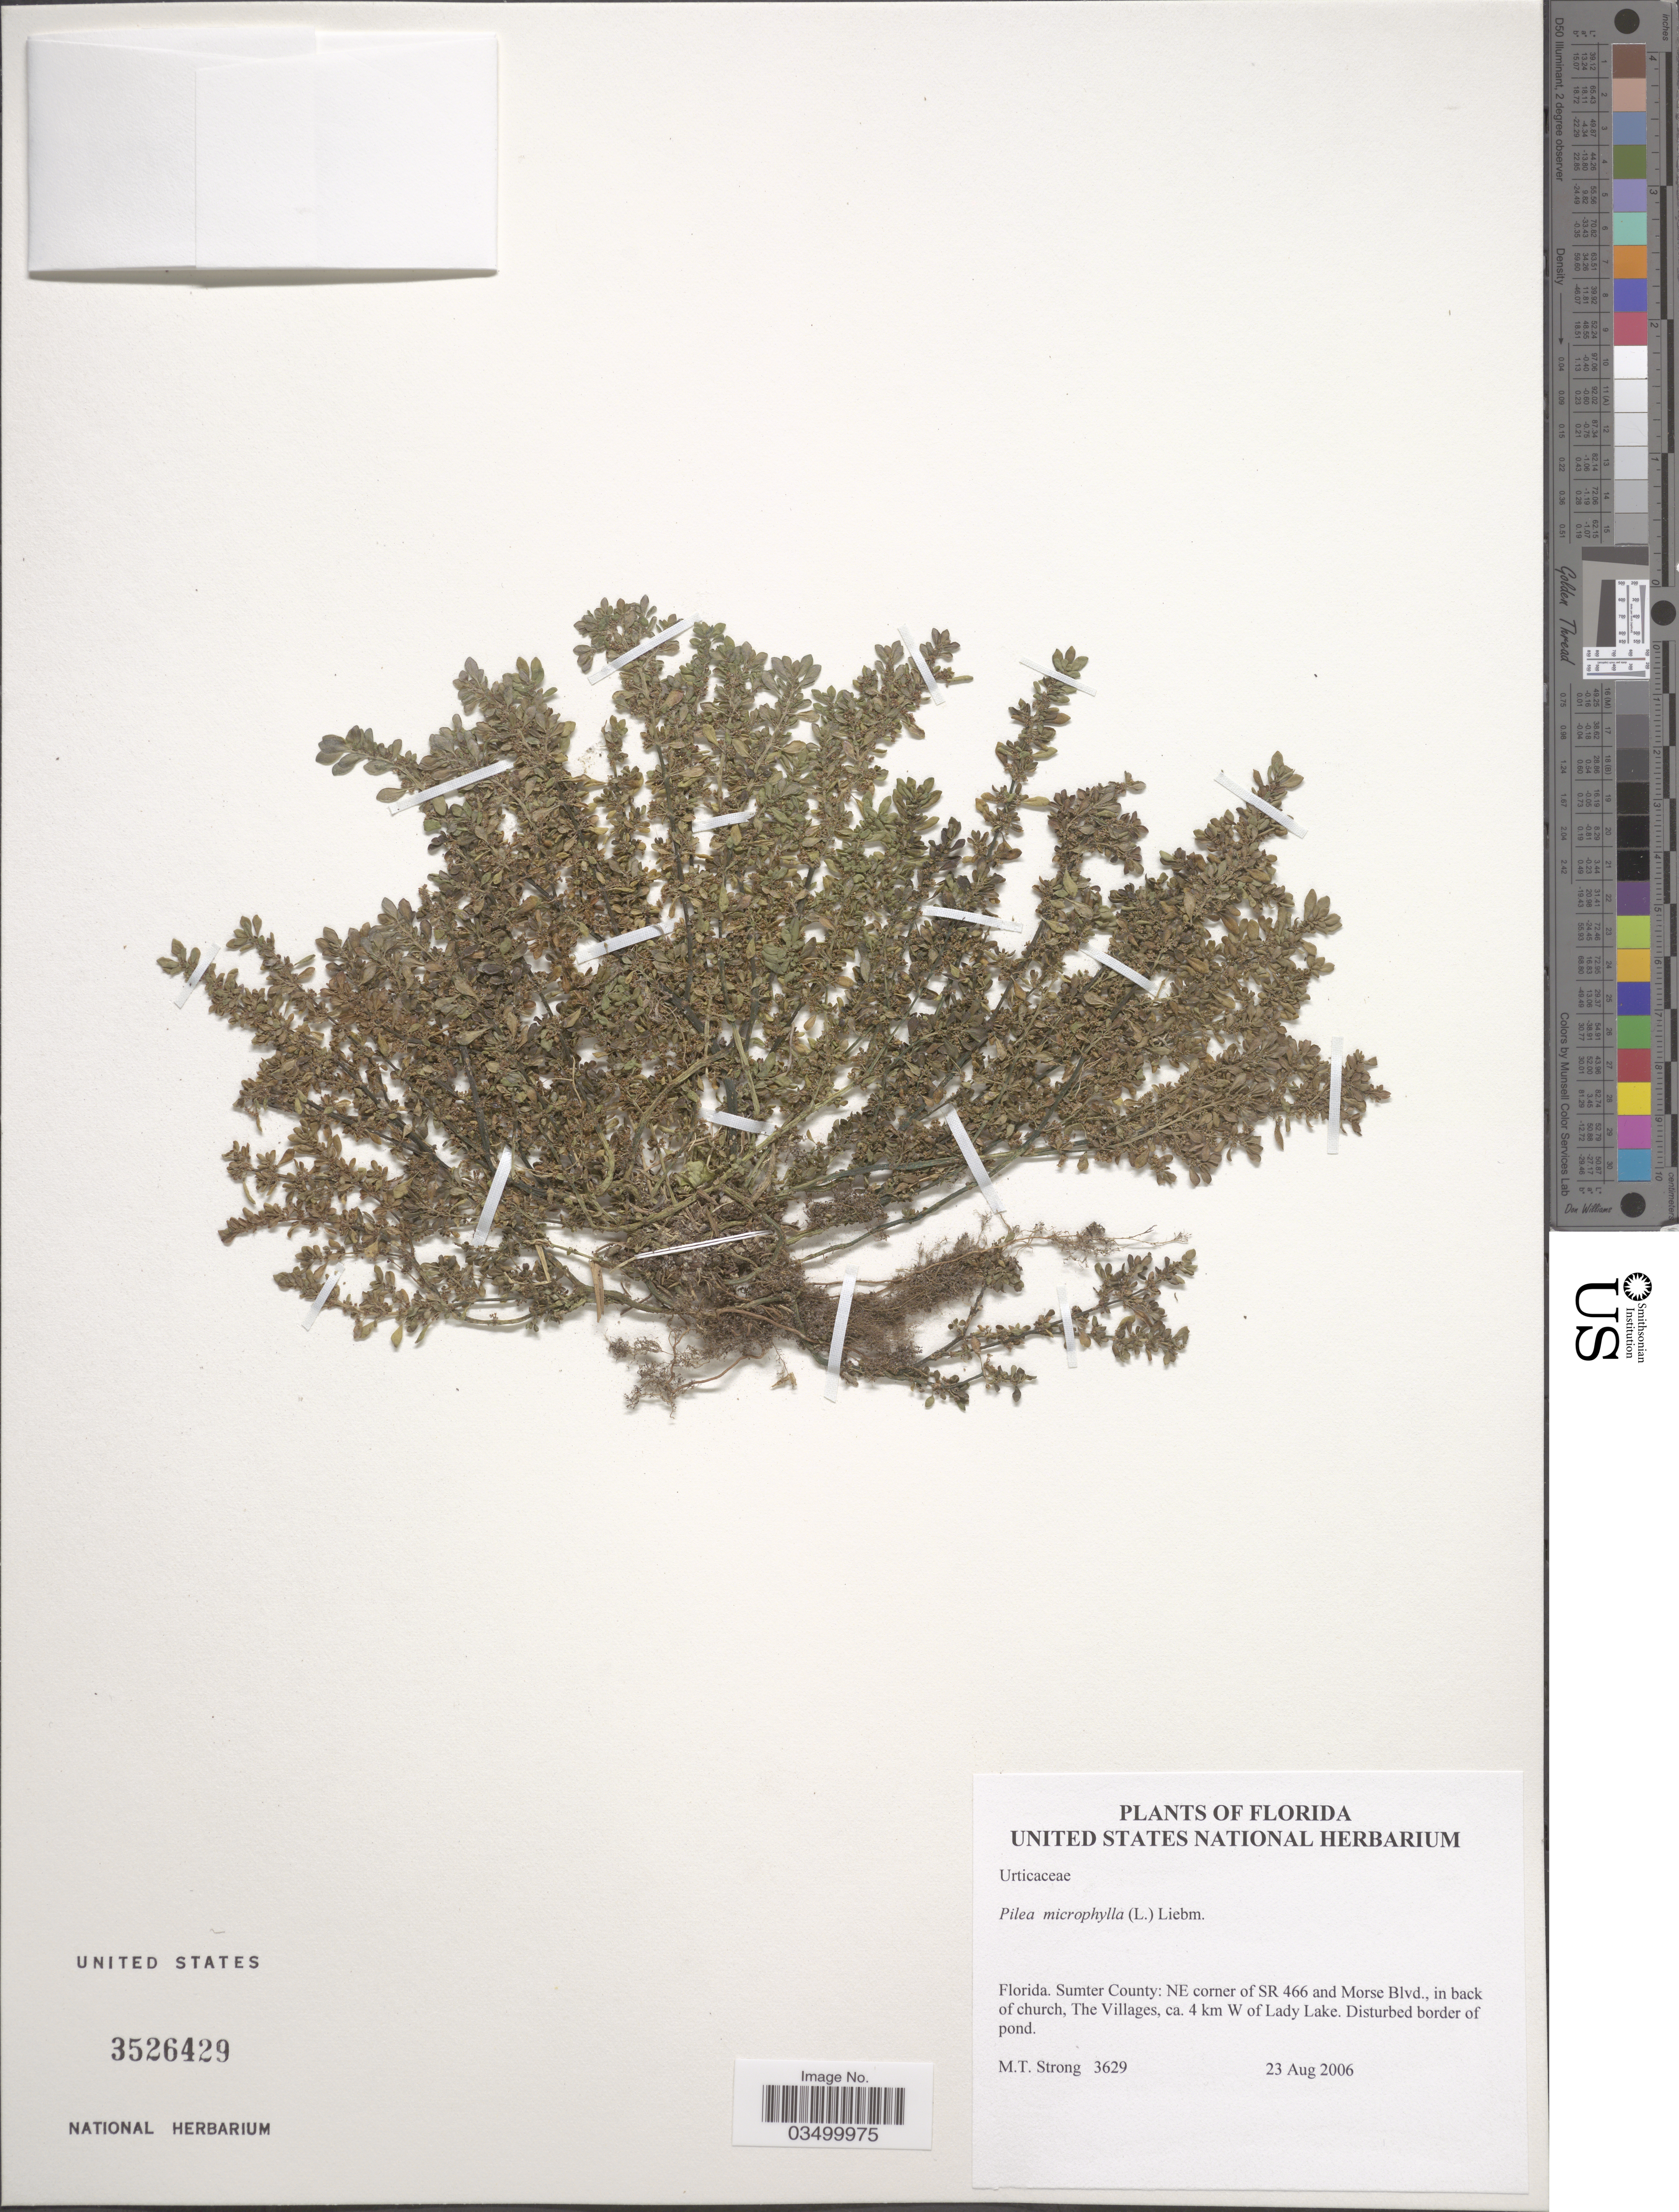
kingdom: Plantae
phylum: Tracheophyta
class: Magnoliopsida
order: Rosales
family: Urticaceae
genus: Pilea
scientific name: Pilea microphylla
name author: (L.) Liebm.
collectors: M. T. Strong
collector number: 3629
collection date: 2006-08-23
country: United States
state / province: Florida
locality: Sumter County: NE corner of SR 466 and Morse Blvd., in back of church. The Villages, ca. 4 km W of Lady Lake.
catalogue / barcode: US 3526429